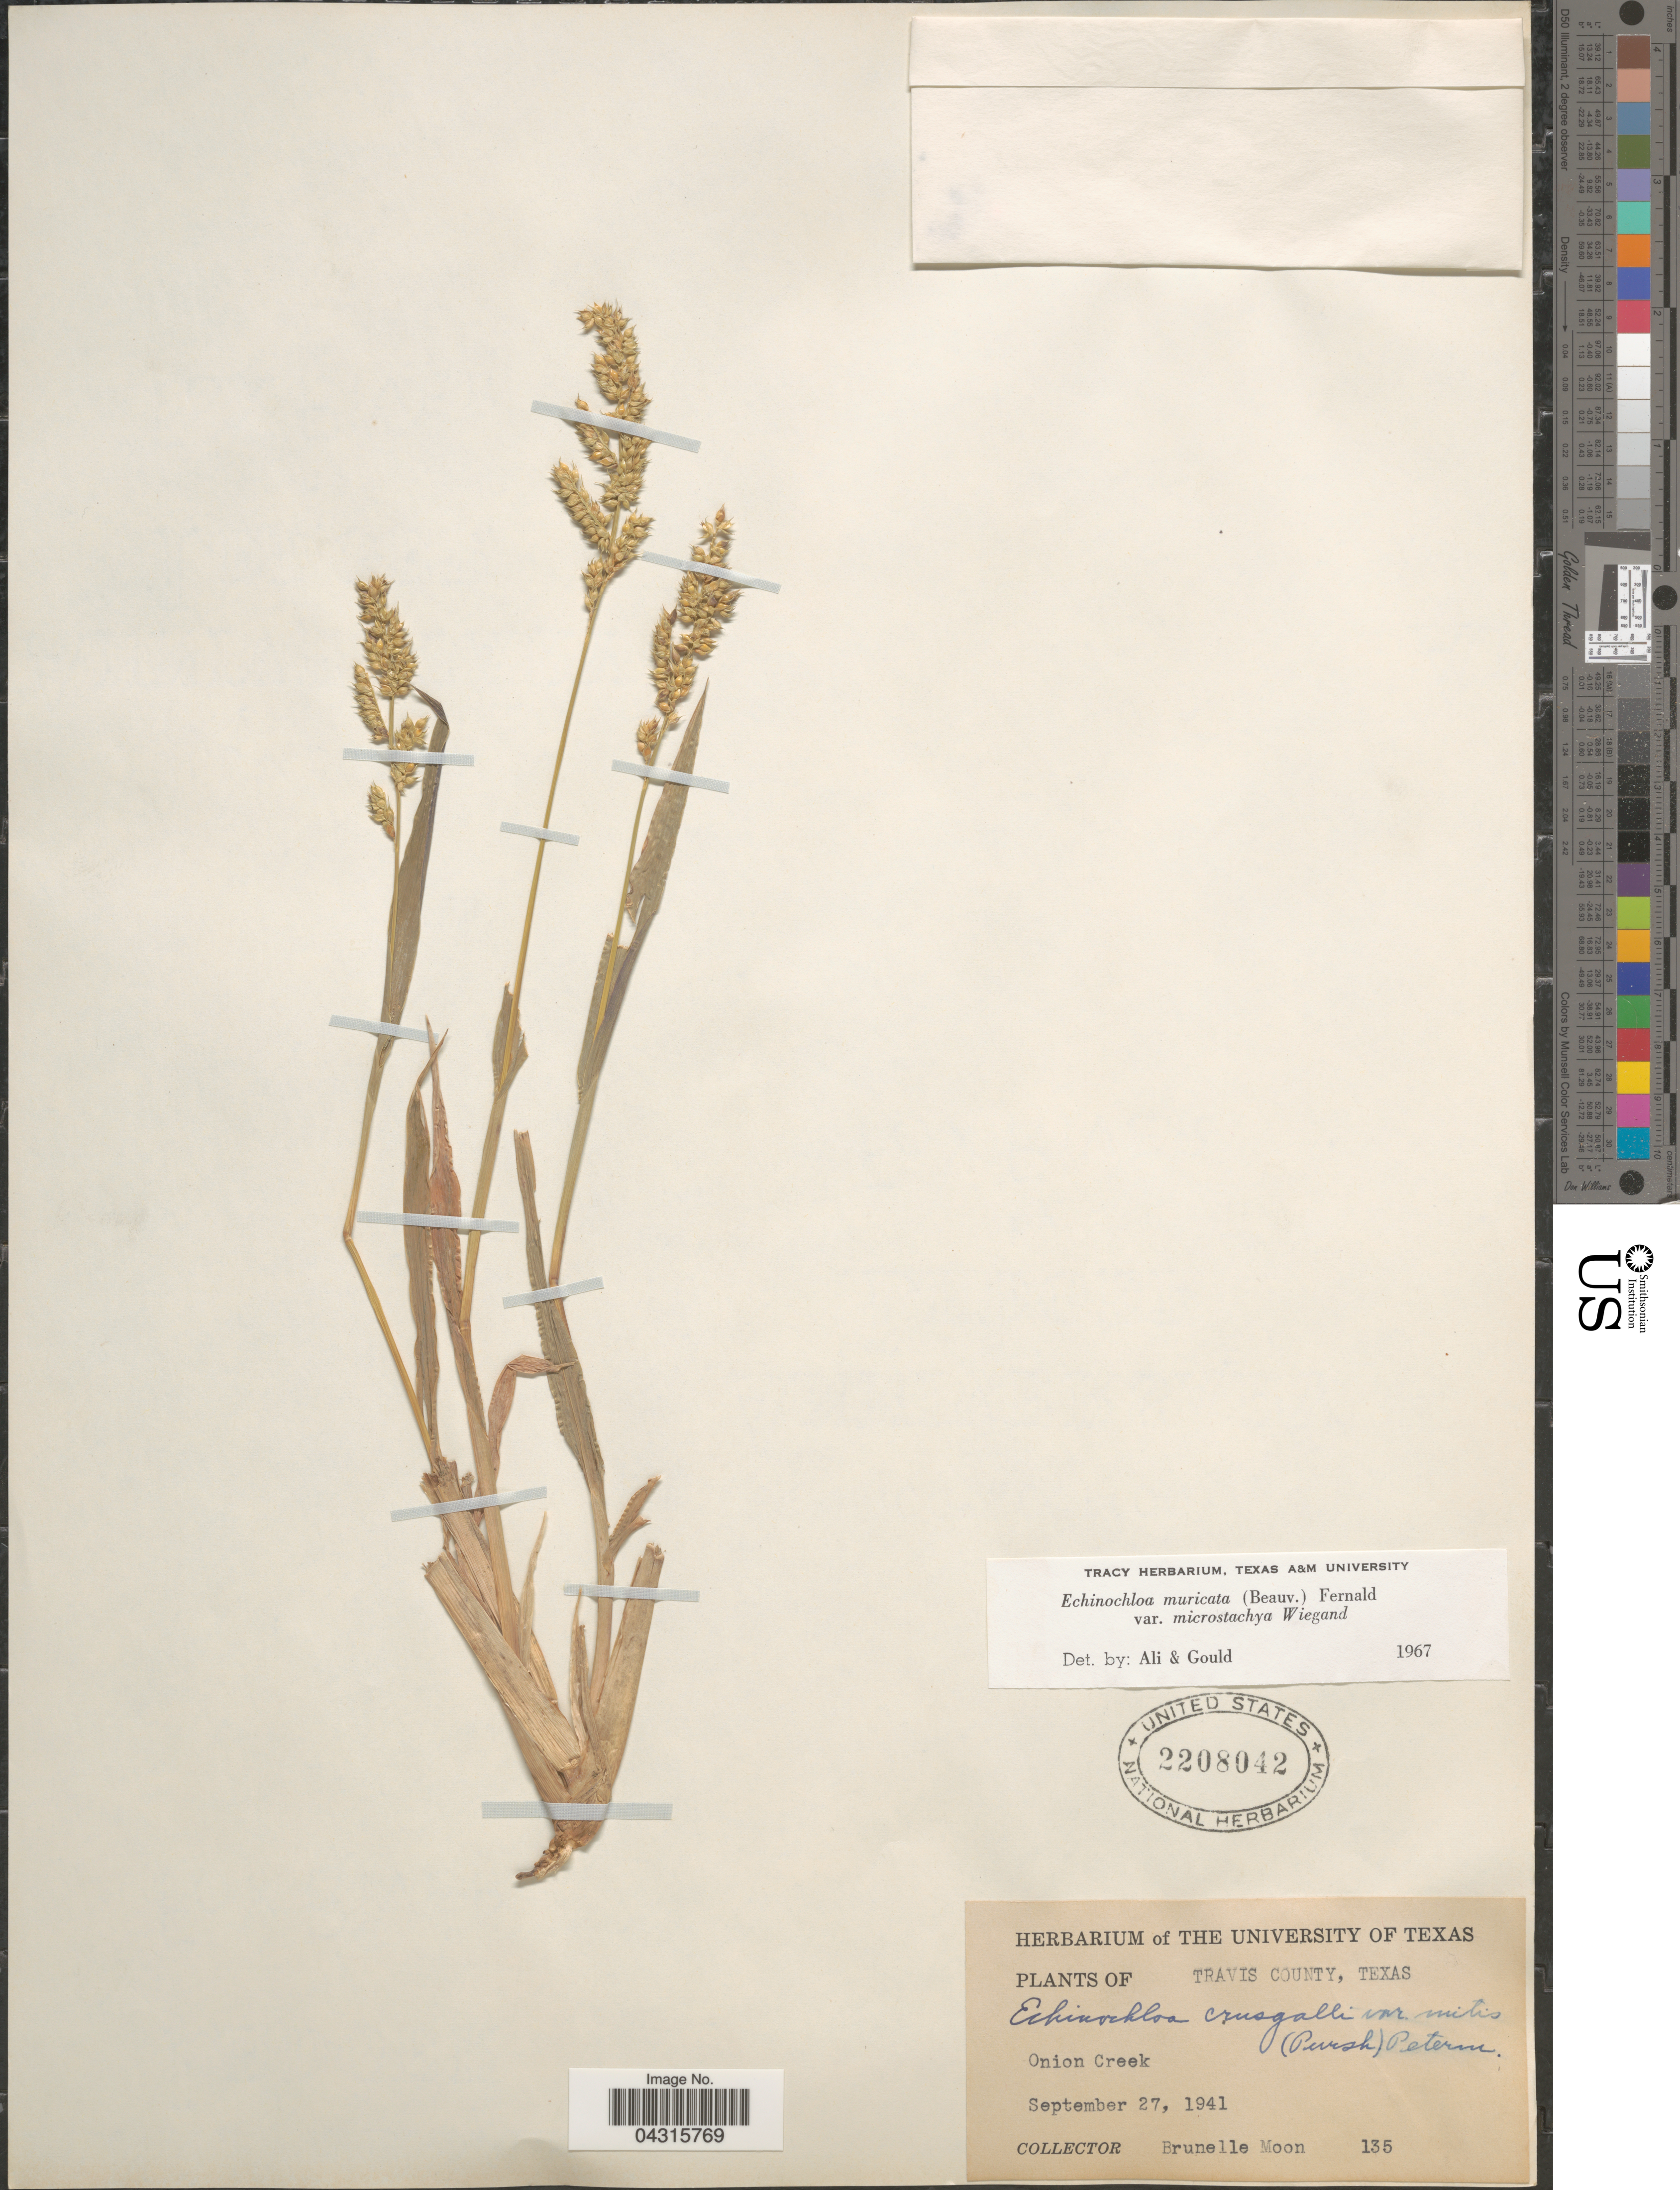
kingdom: Plantae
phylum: Tracheophyta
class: Liliopsida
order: Poales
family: Poaceae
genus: Echinochloa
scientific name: Echinochloa muricata var. microstachya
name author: Wiegand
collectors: B. Moon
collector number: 135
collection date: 1941-09-27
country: United States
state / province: Texas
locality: Travis County. Onion Creek.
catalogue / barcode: US 2208042